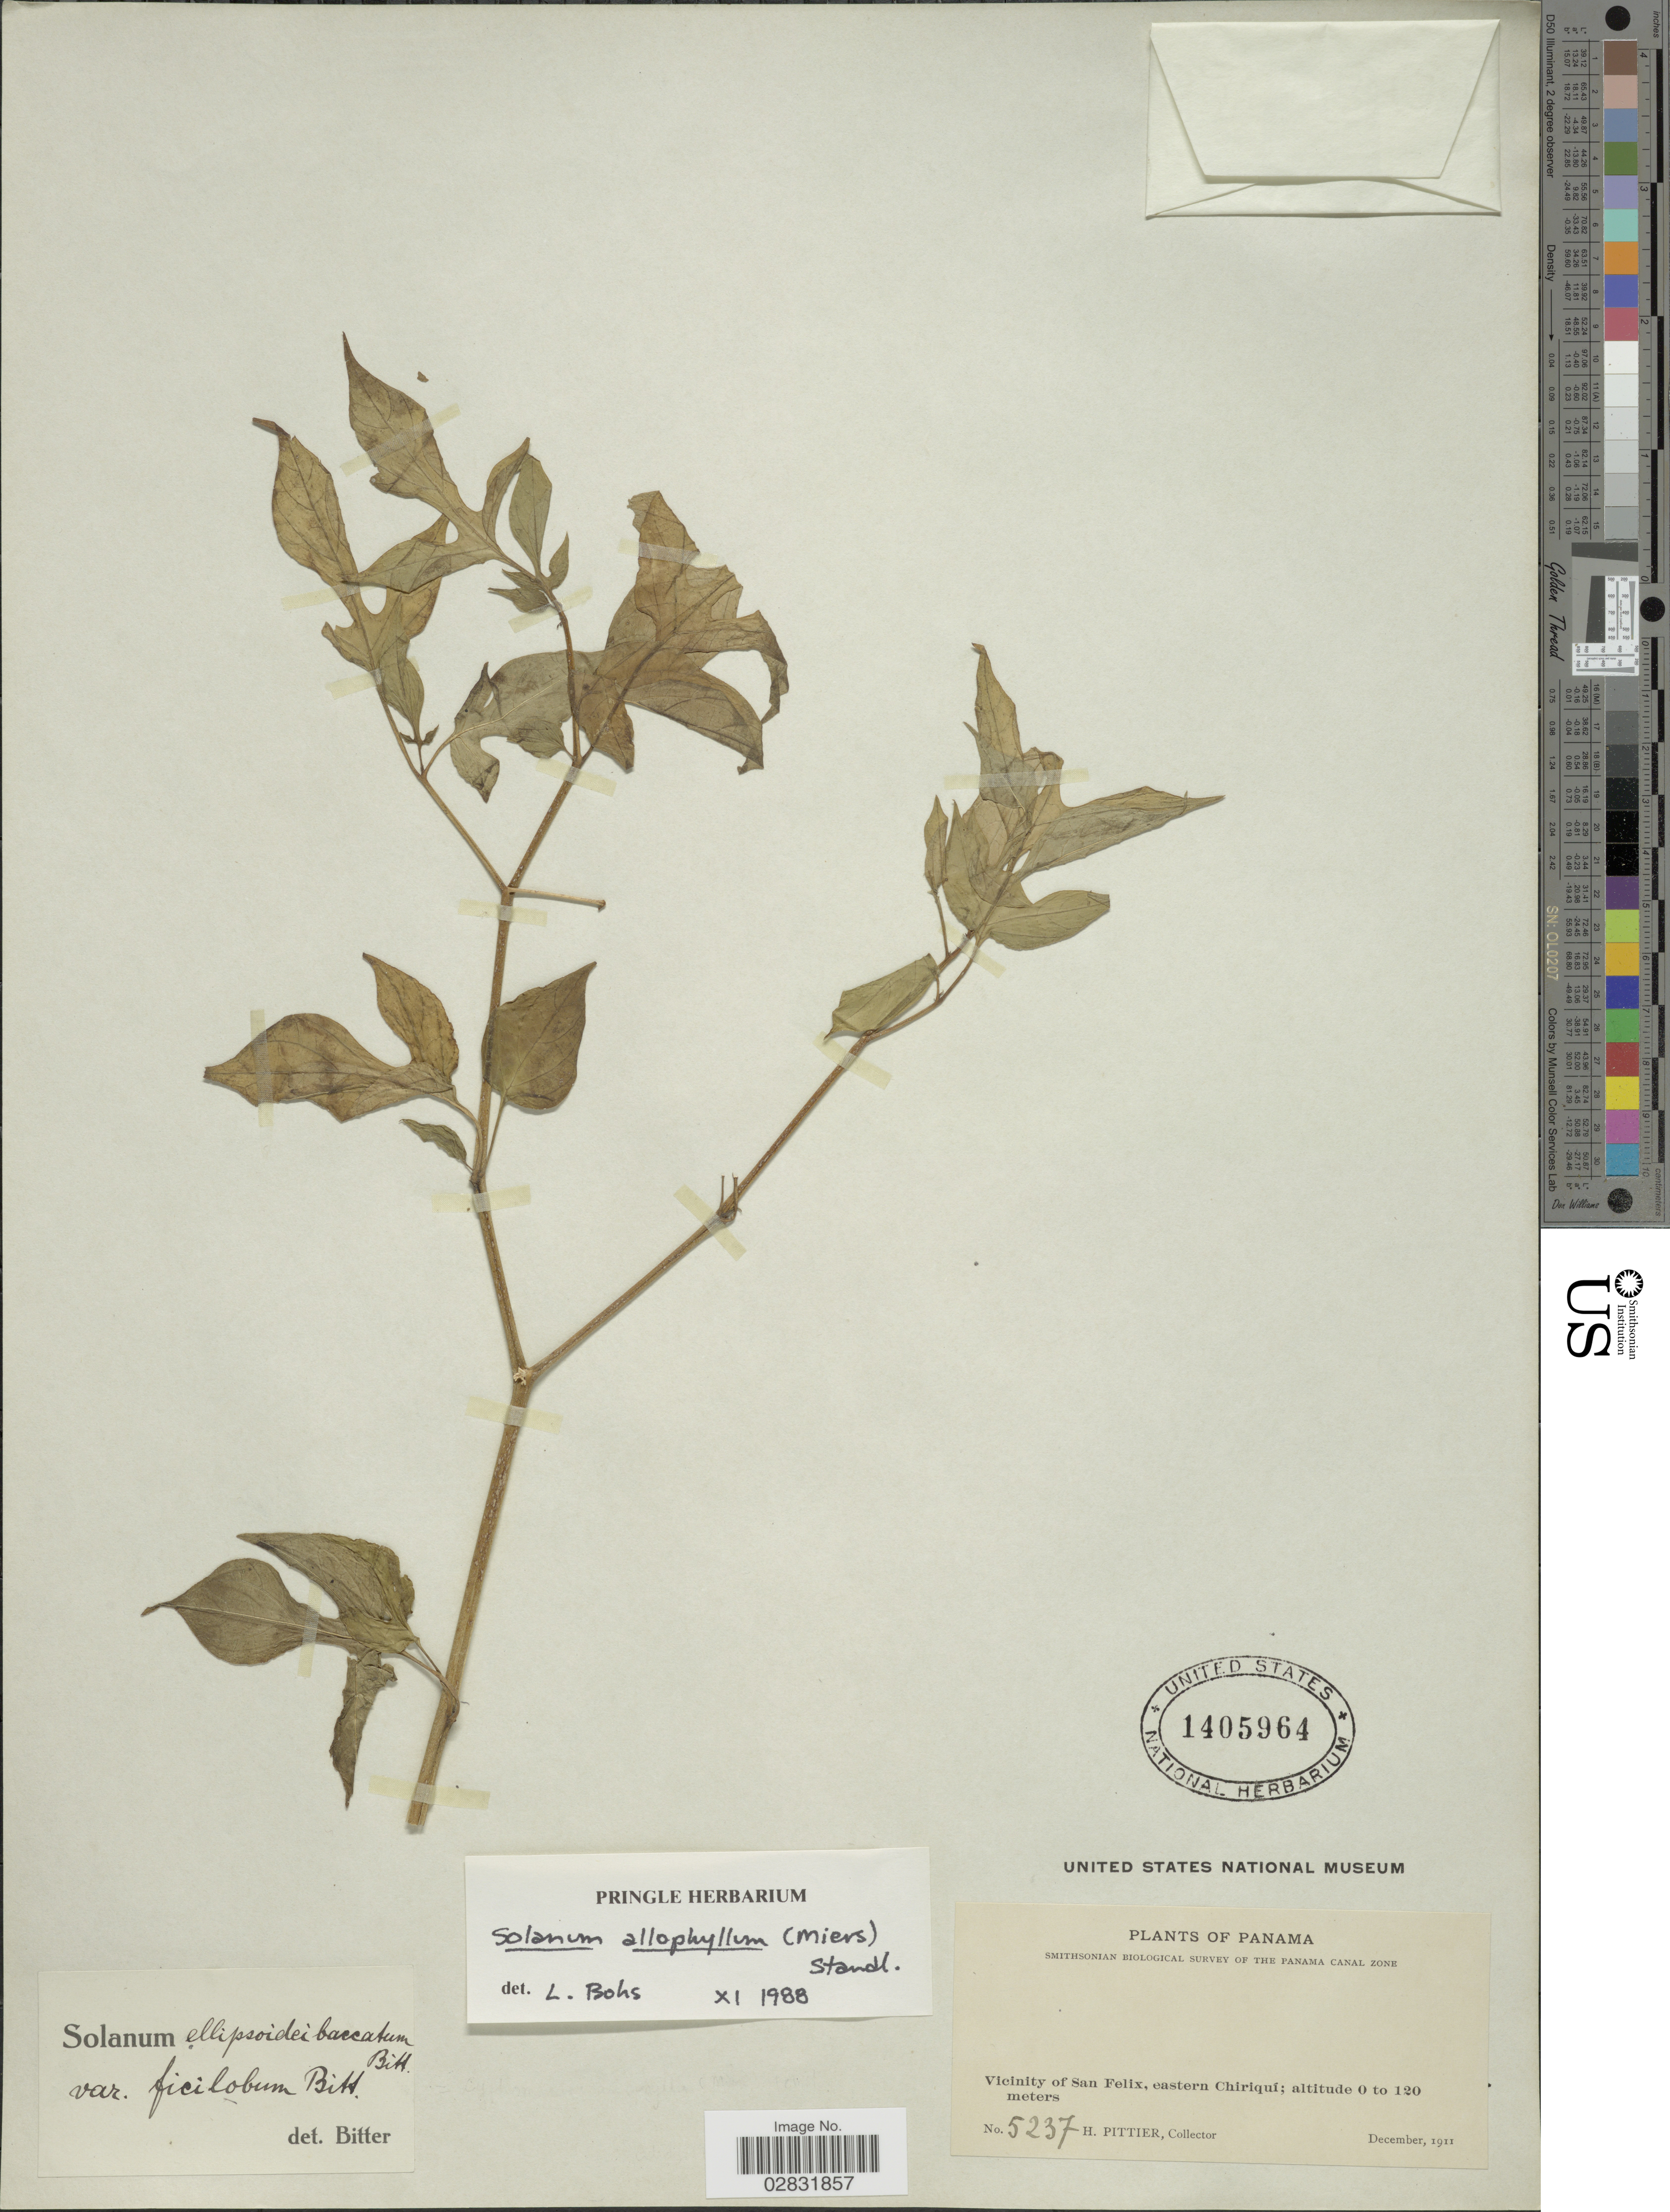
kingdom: Plantae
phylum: Tracheophyta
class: Magnoliopsida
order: Solanales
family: Solanaceae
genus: Solanum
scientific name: Solanum allophyllum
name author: (Miers) Sendtn.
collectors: H. F. Pittier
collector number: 5237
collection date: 1911-12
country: Panama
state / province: Chiriqui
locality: Vicinity of San Felix, eastern Chiriquí.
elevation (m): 0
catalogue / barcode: US 1405964